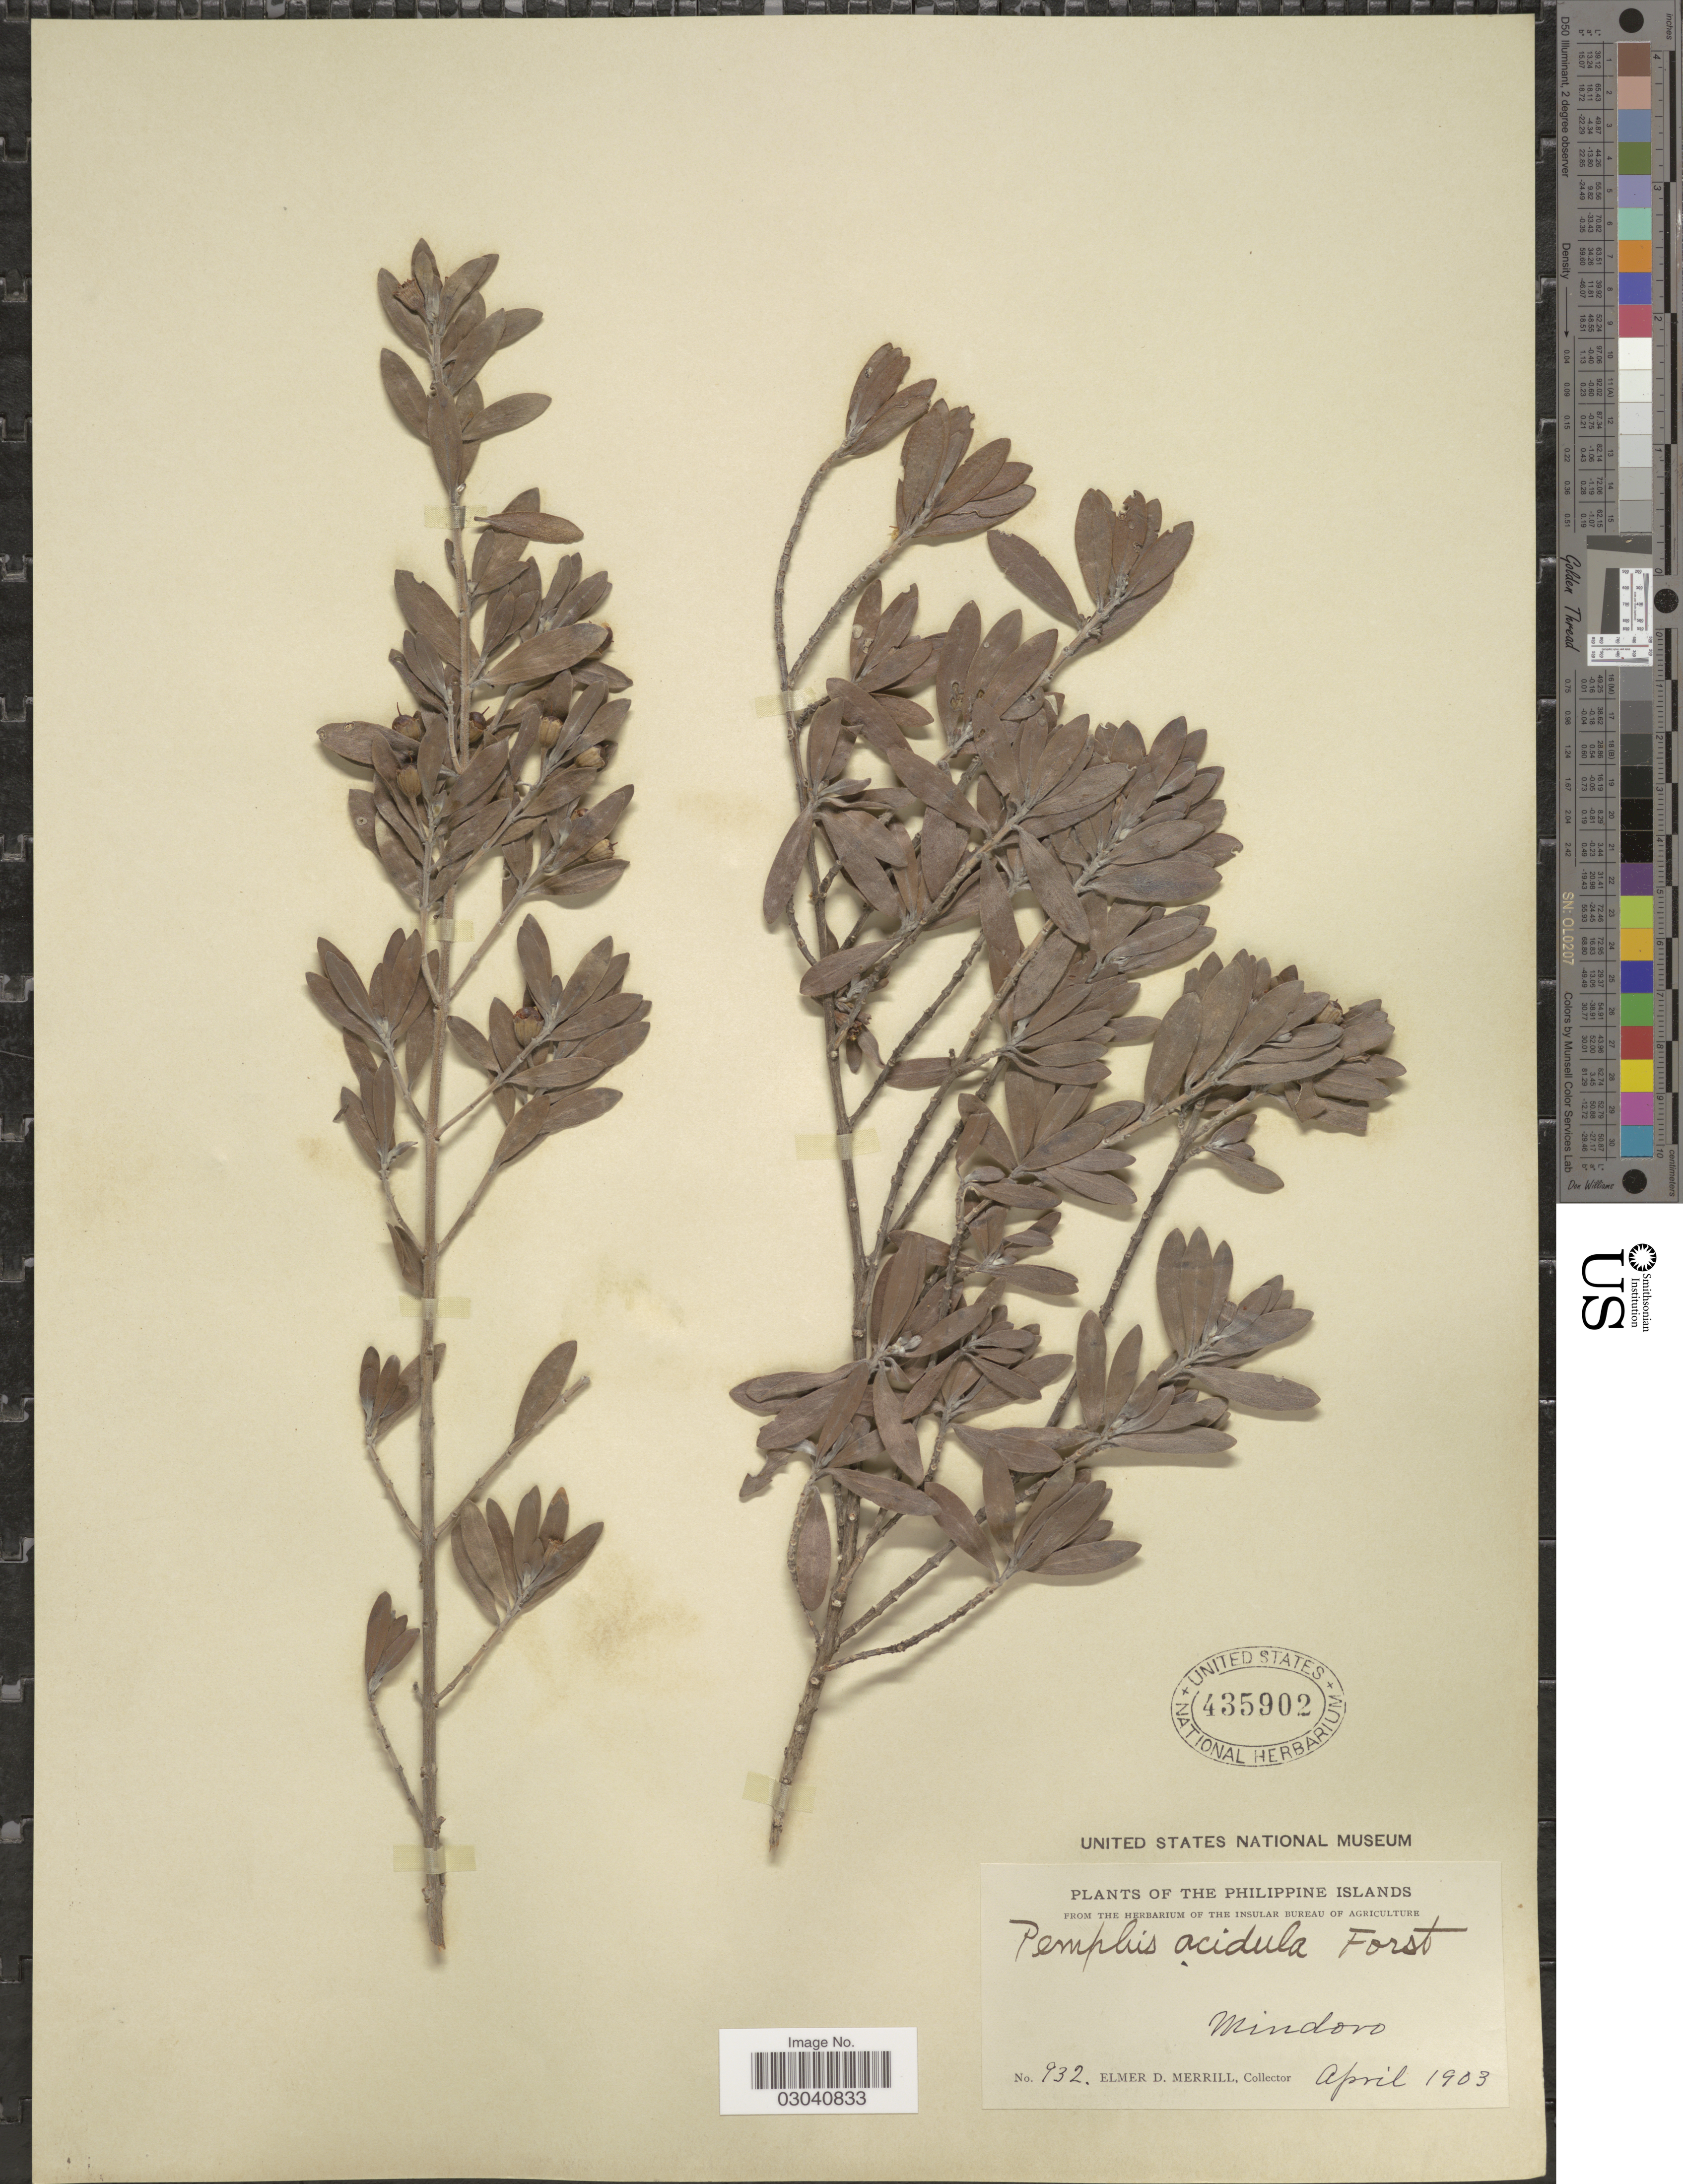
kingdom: Plantae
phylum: Tracheophyta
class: Magnoliopsida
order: Myrtales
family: Lythraceae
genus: Pemphis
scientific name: Pemphis acidula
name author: J.R. Forst. & G. Forst.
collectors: E. D. Merrill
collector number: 92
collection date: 1903-04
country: Philippines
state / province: Mimaropa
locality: Mindoro.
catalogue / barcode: US 435902